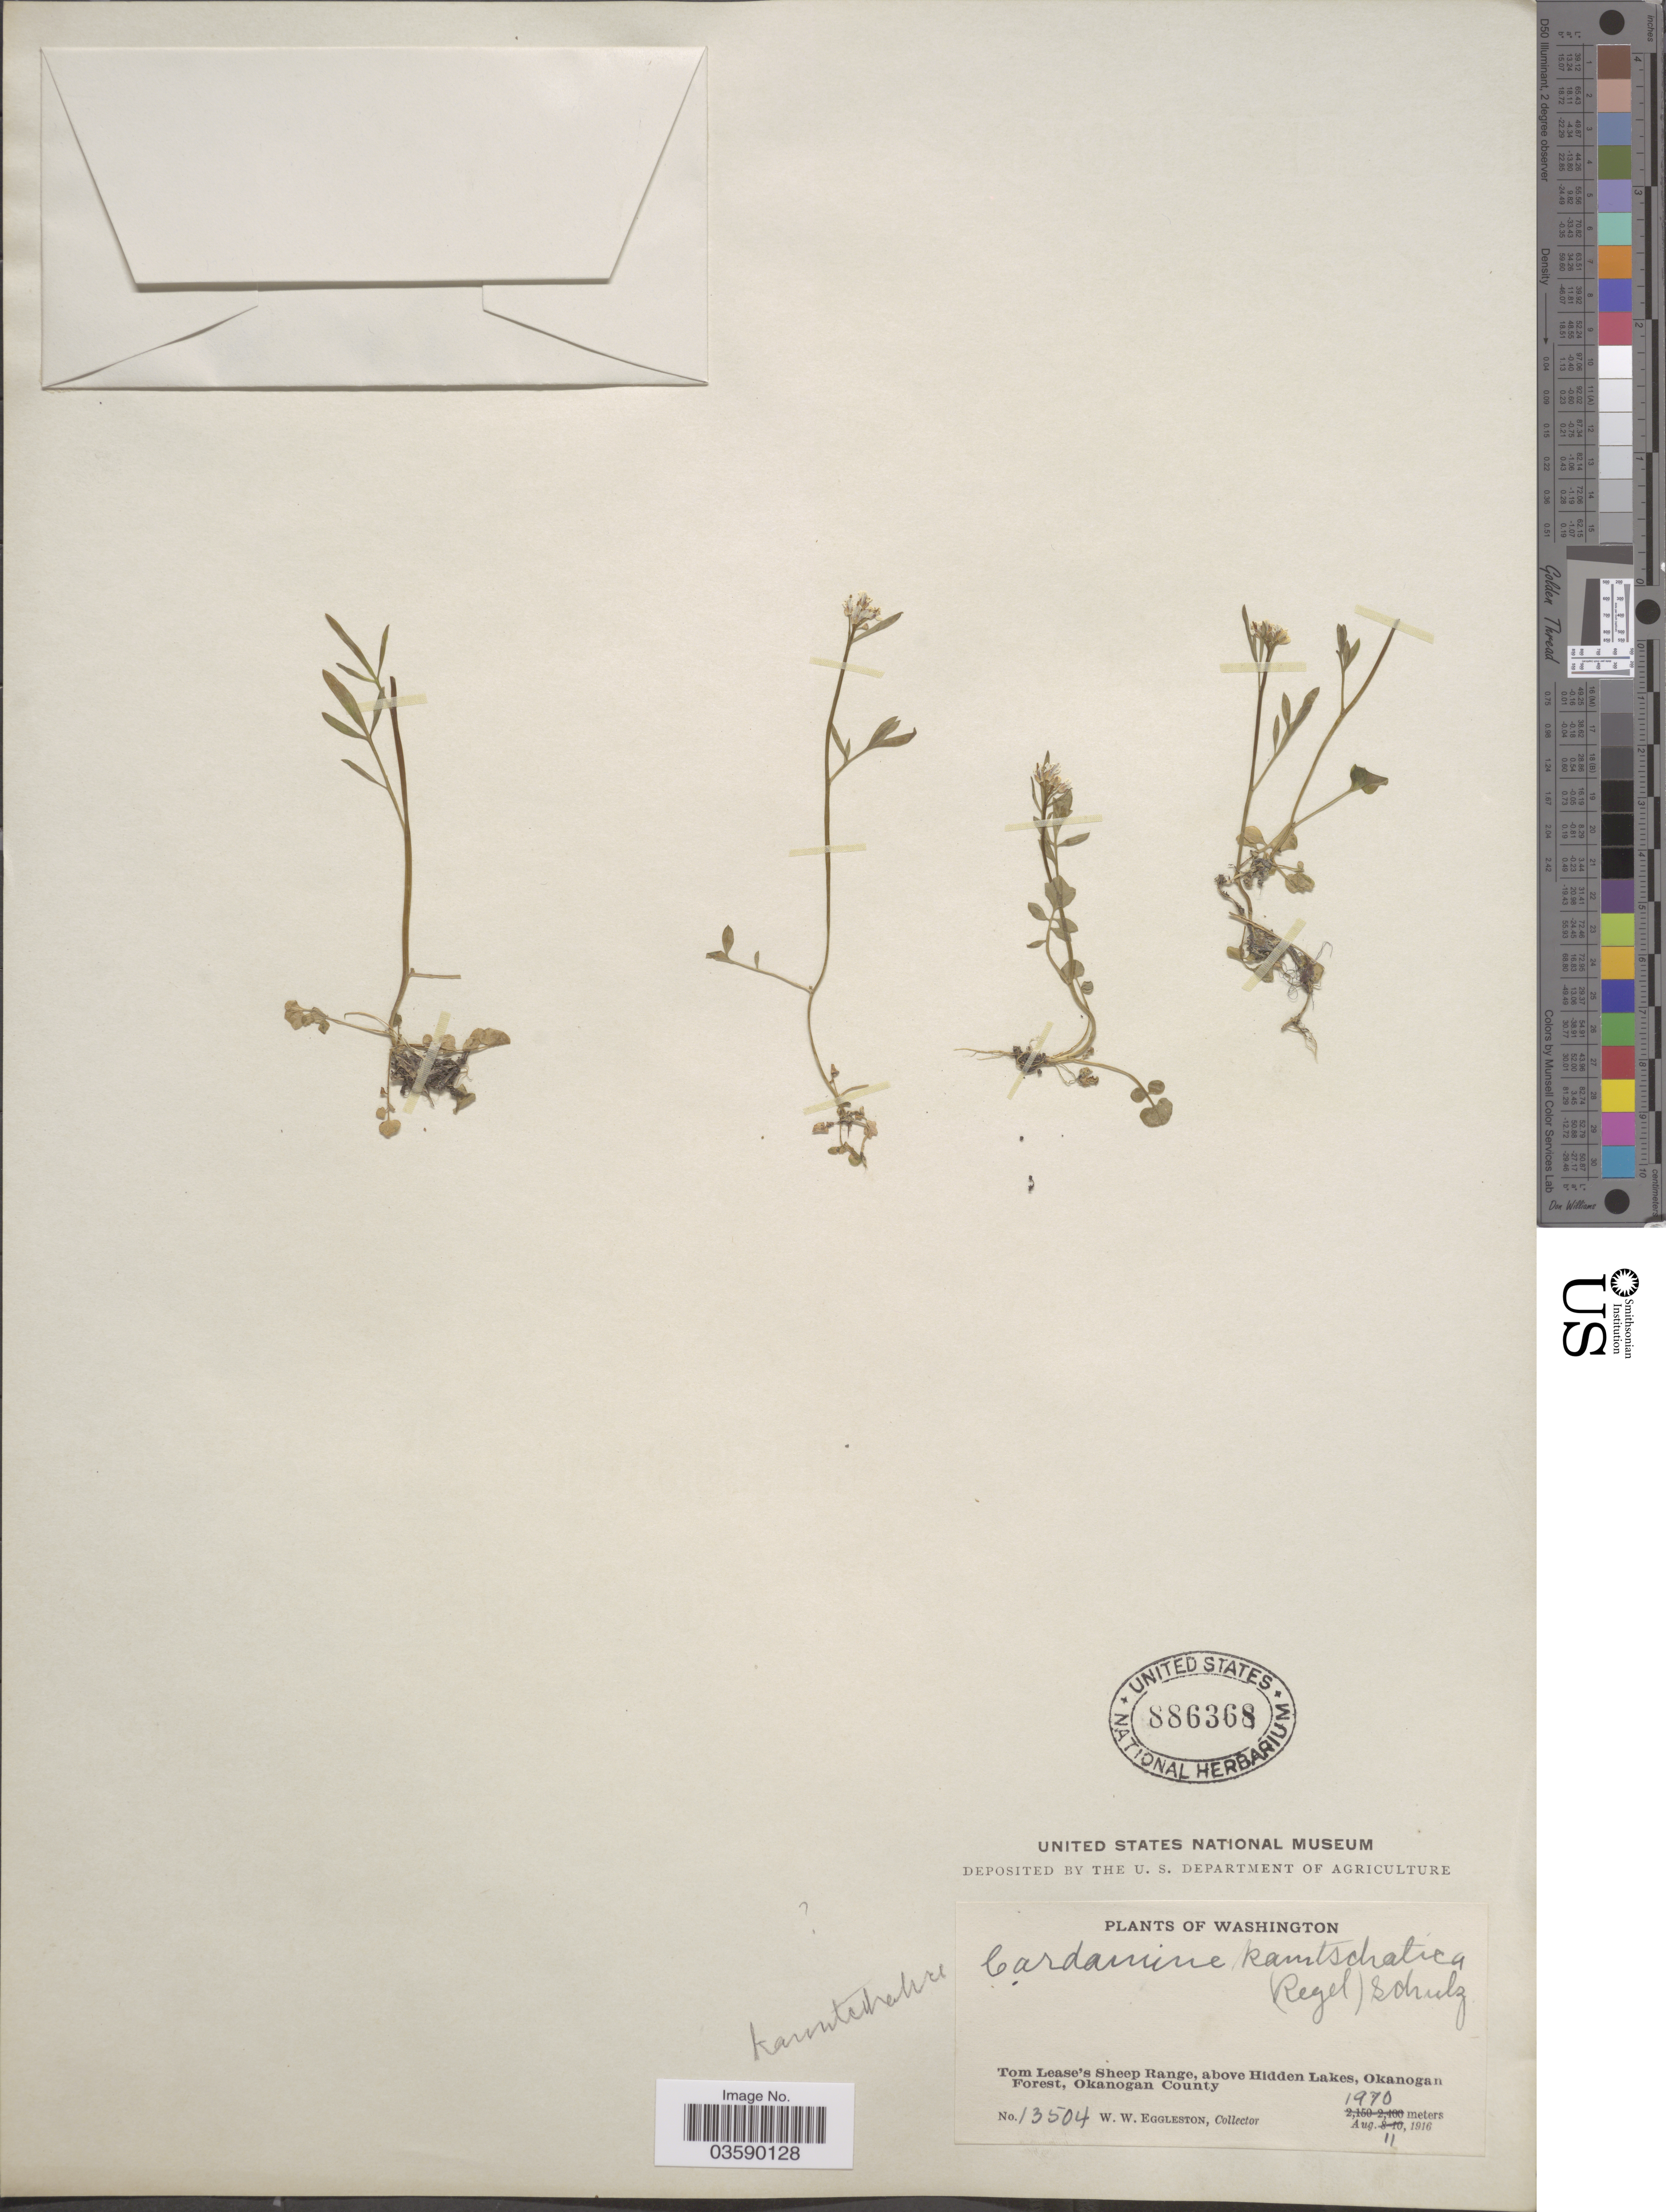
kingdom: Plantae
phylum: Tracheophyta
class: Magnoliopsida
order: Brassicales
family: Brassicaceae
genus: Cardamine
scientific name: Cardamine sp.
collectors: W. W. Eggleston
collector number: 13504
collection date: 1916-08-11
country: United States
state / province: Washington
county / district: Okanogan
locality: Tom Lease's Sheep Range, above Hidden Lakes, Okanogan Forest, Okanogan County.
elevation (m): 1970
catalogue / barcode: US 886368